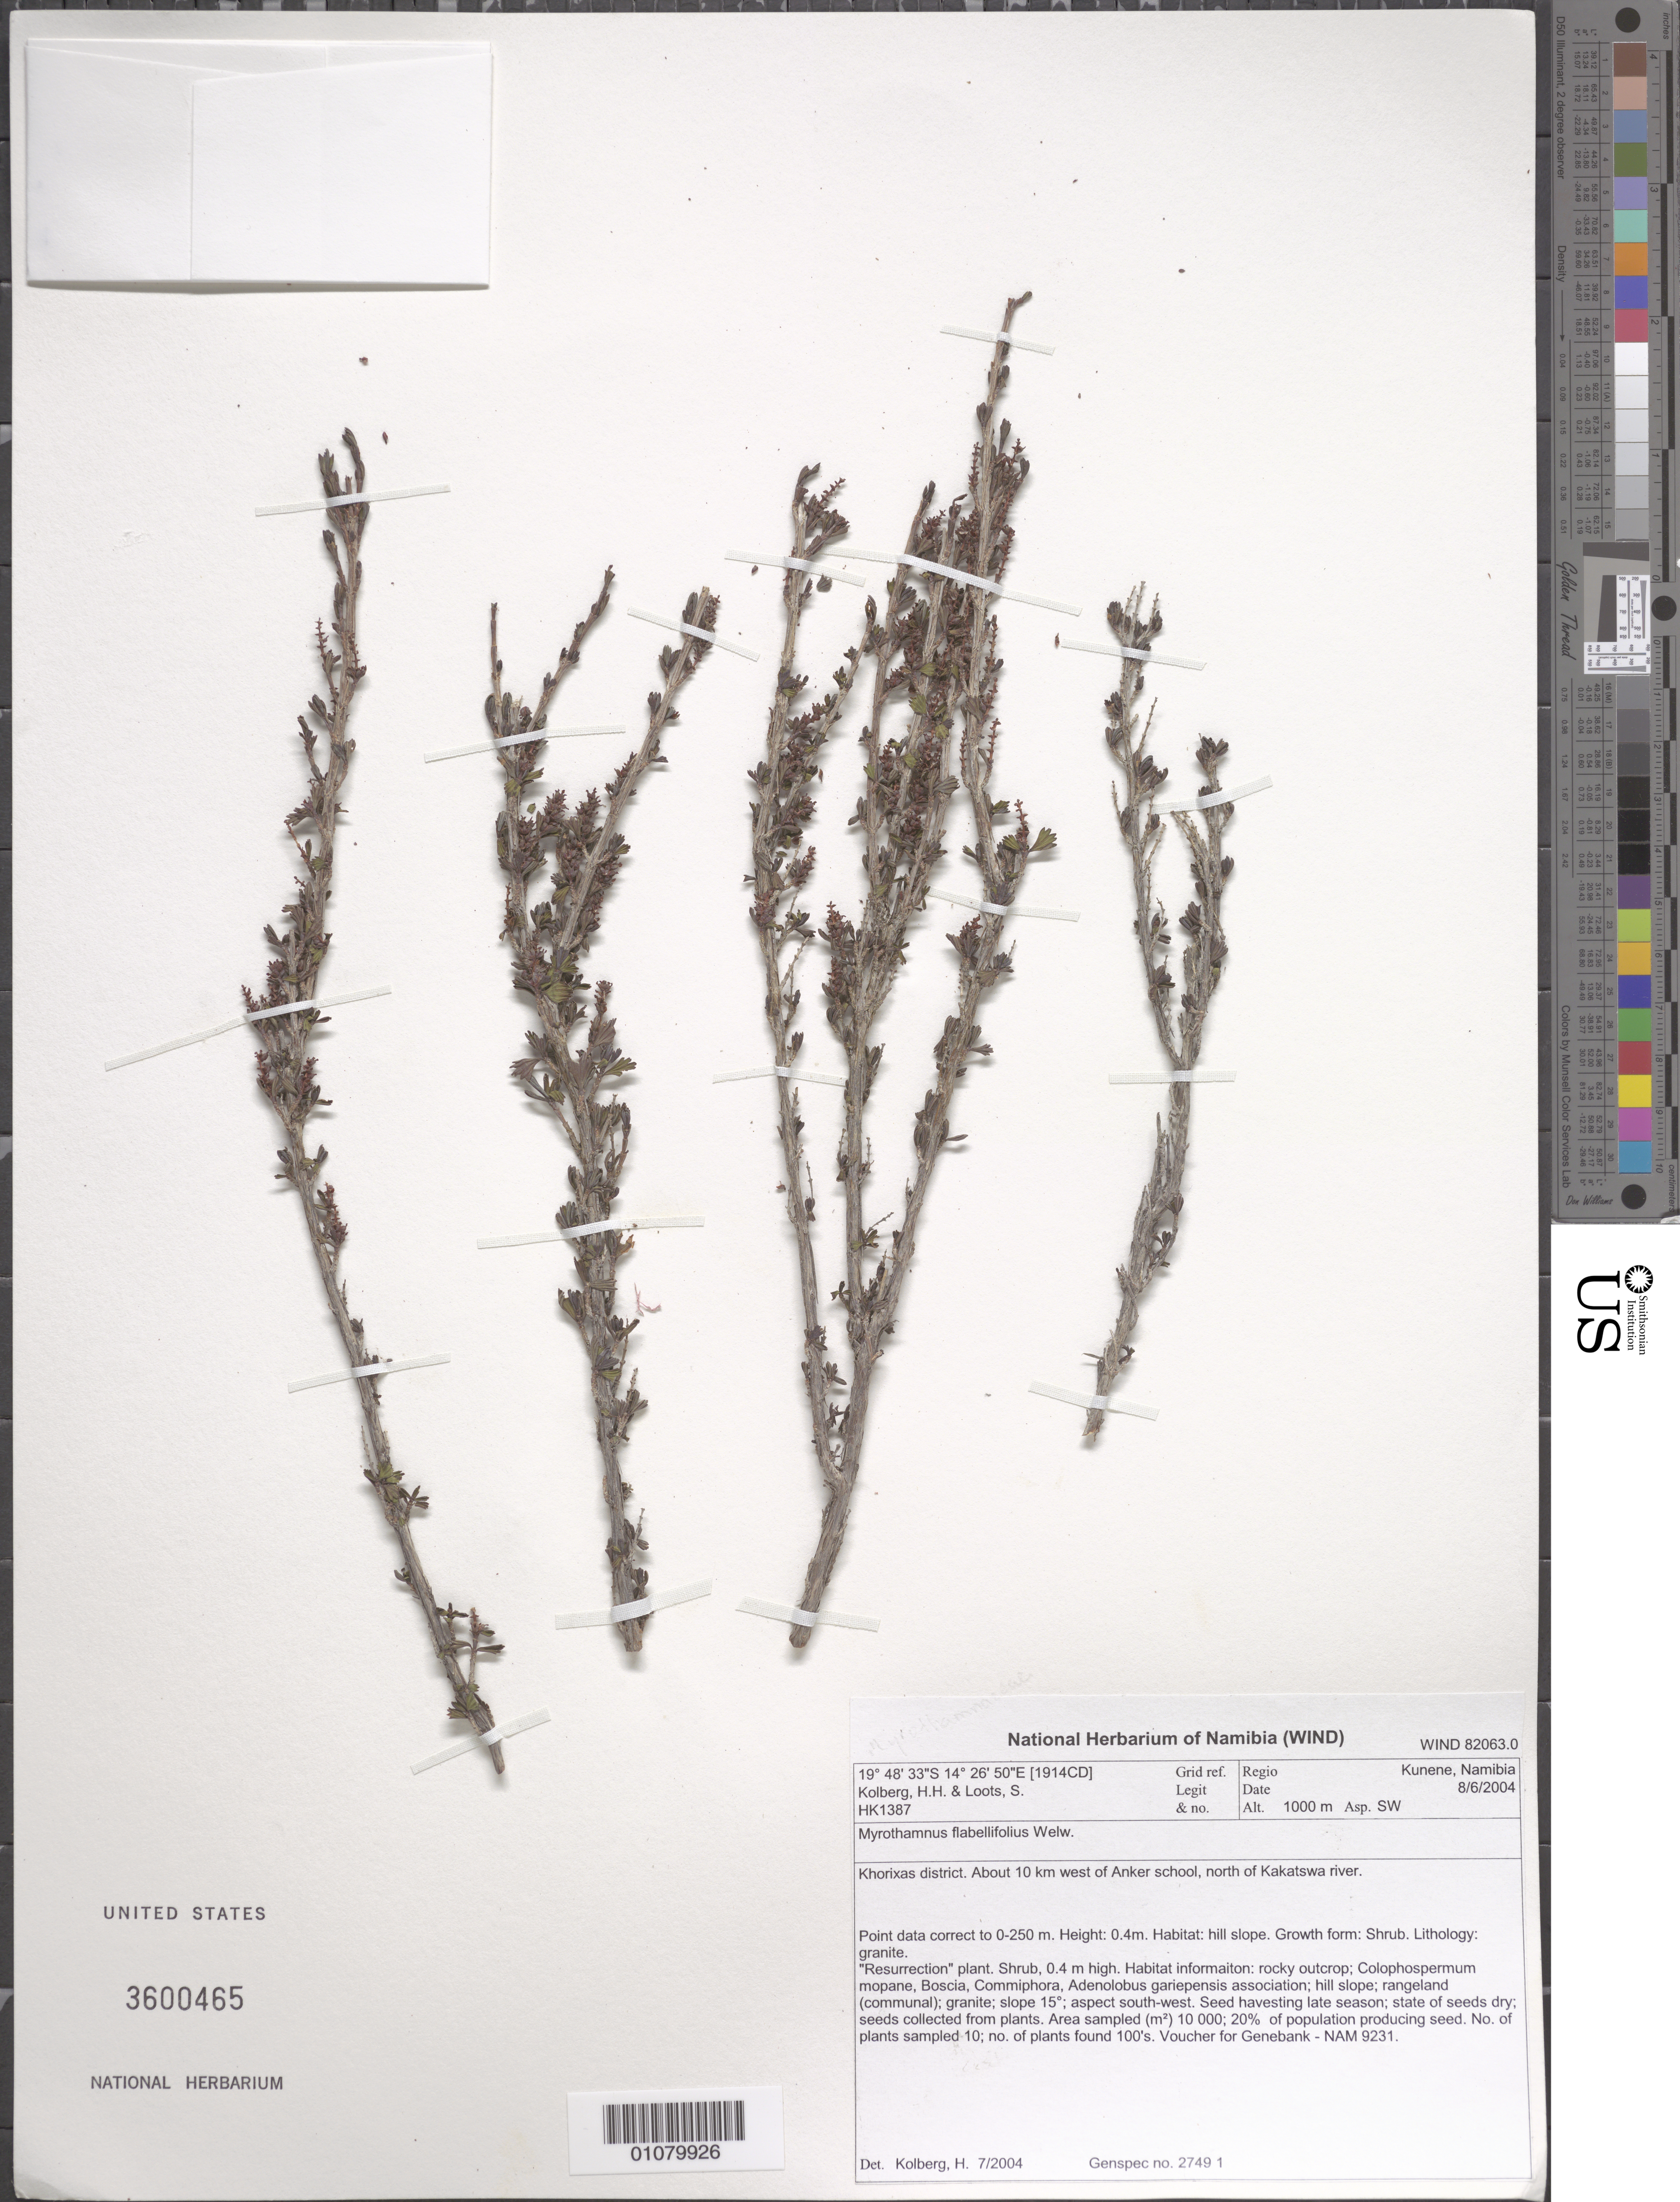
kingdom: Plantae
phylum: Tracheophyta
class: Magnoliopsida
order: Gunnerales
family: Myrothamnaceae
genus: Myrothamnus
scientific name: Myrothamnus flabellifolius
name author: Welw.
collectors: H. H. Kolberg & S. Loots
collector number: HK 1387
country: Namibia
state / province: Kunene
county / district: Khorixas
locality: W of Anker school, N of Kakatswa River.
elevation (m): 1000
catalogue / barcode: US 3600465